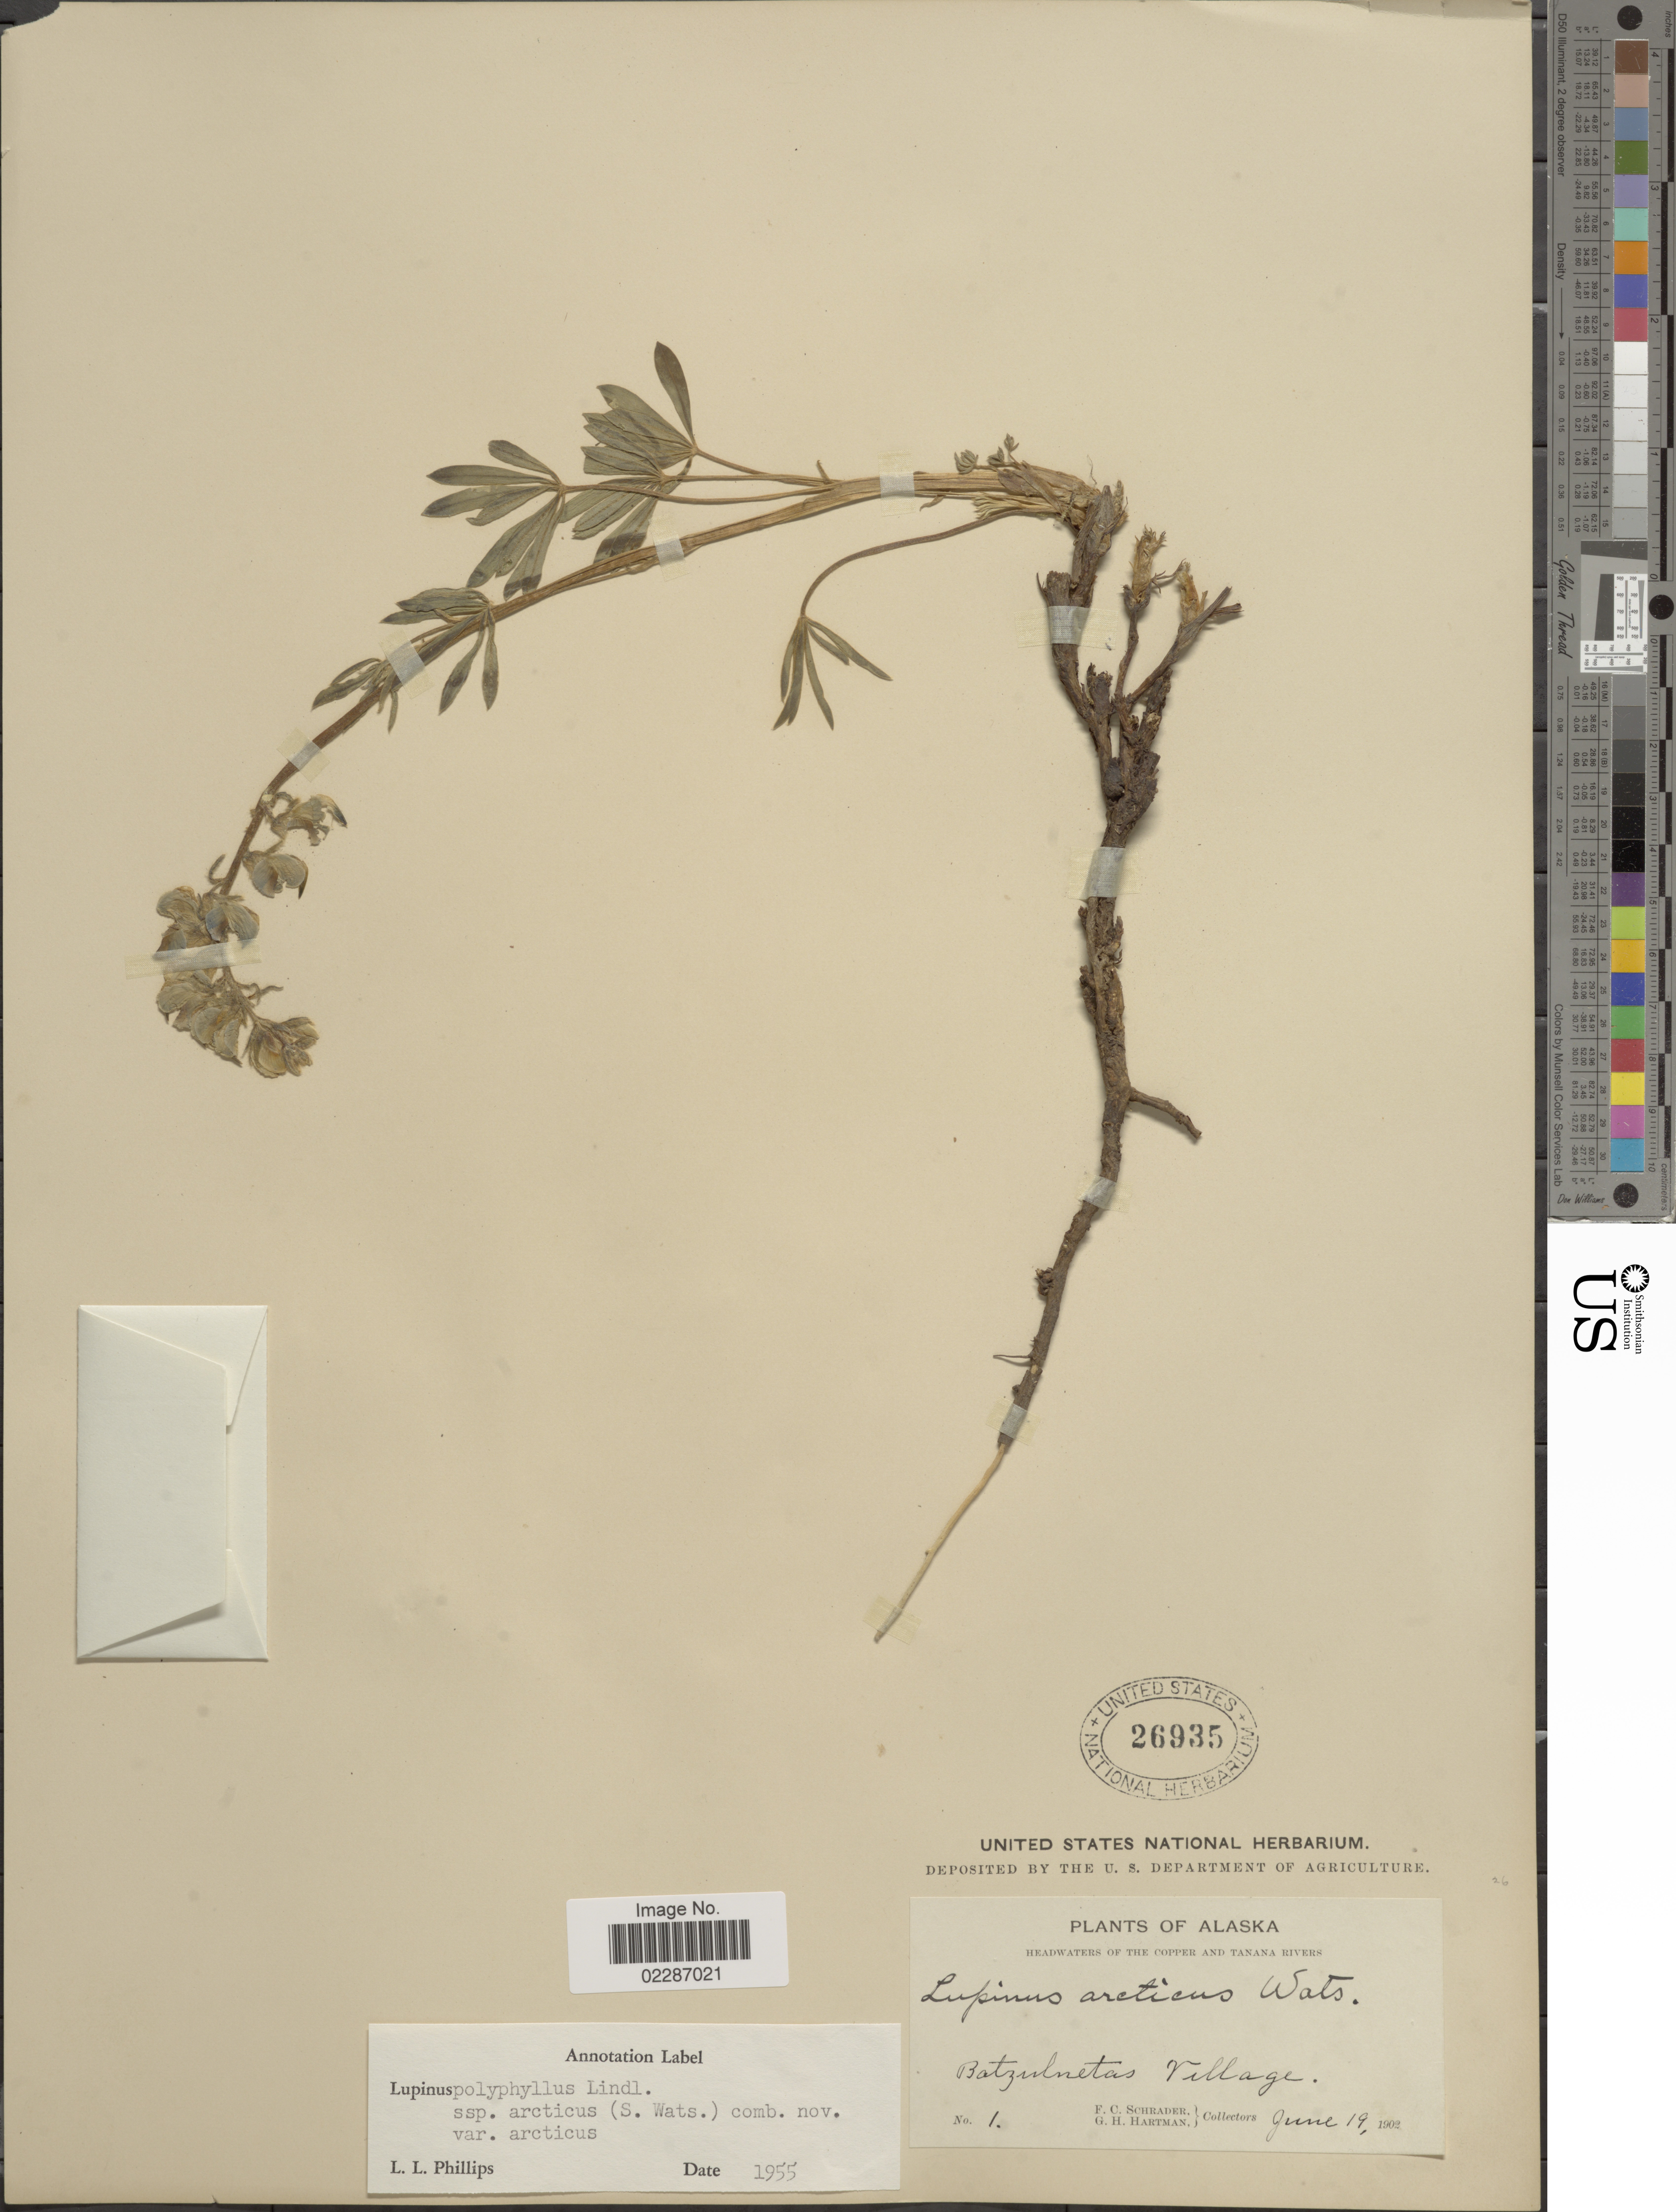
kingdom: Plantae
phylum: Tracheophyta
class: Magnoliopsida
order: Fabales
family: Fabaceae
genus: Lupinus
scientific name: Lupinus arcticus subsp. arcticus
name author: S. Watson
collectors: F. C. Schrader & G. H. Hartman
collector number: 1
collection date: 1902-06-19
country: United States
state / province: Alaska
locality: Headwaters of the copper and Tanana Rivers, Batzulnetas Village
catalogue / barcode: US 26935